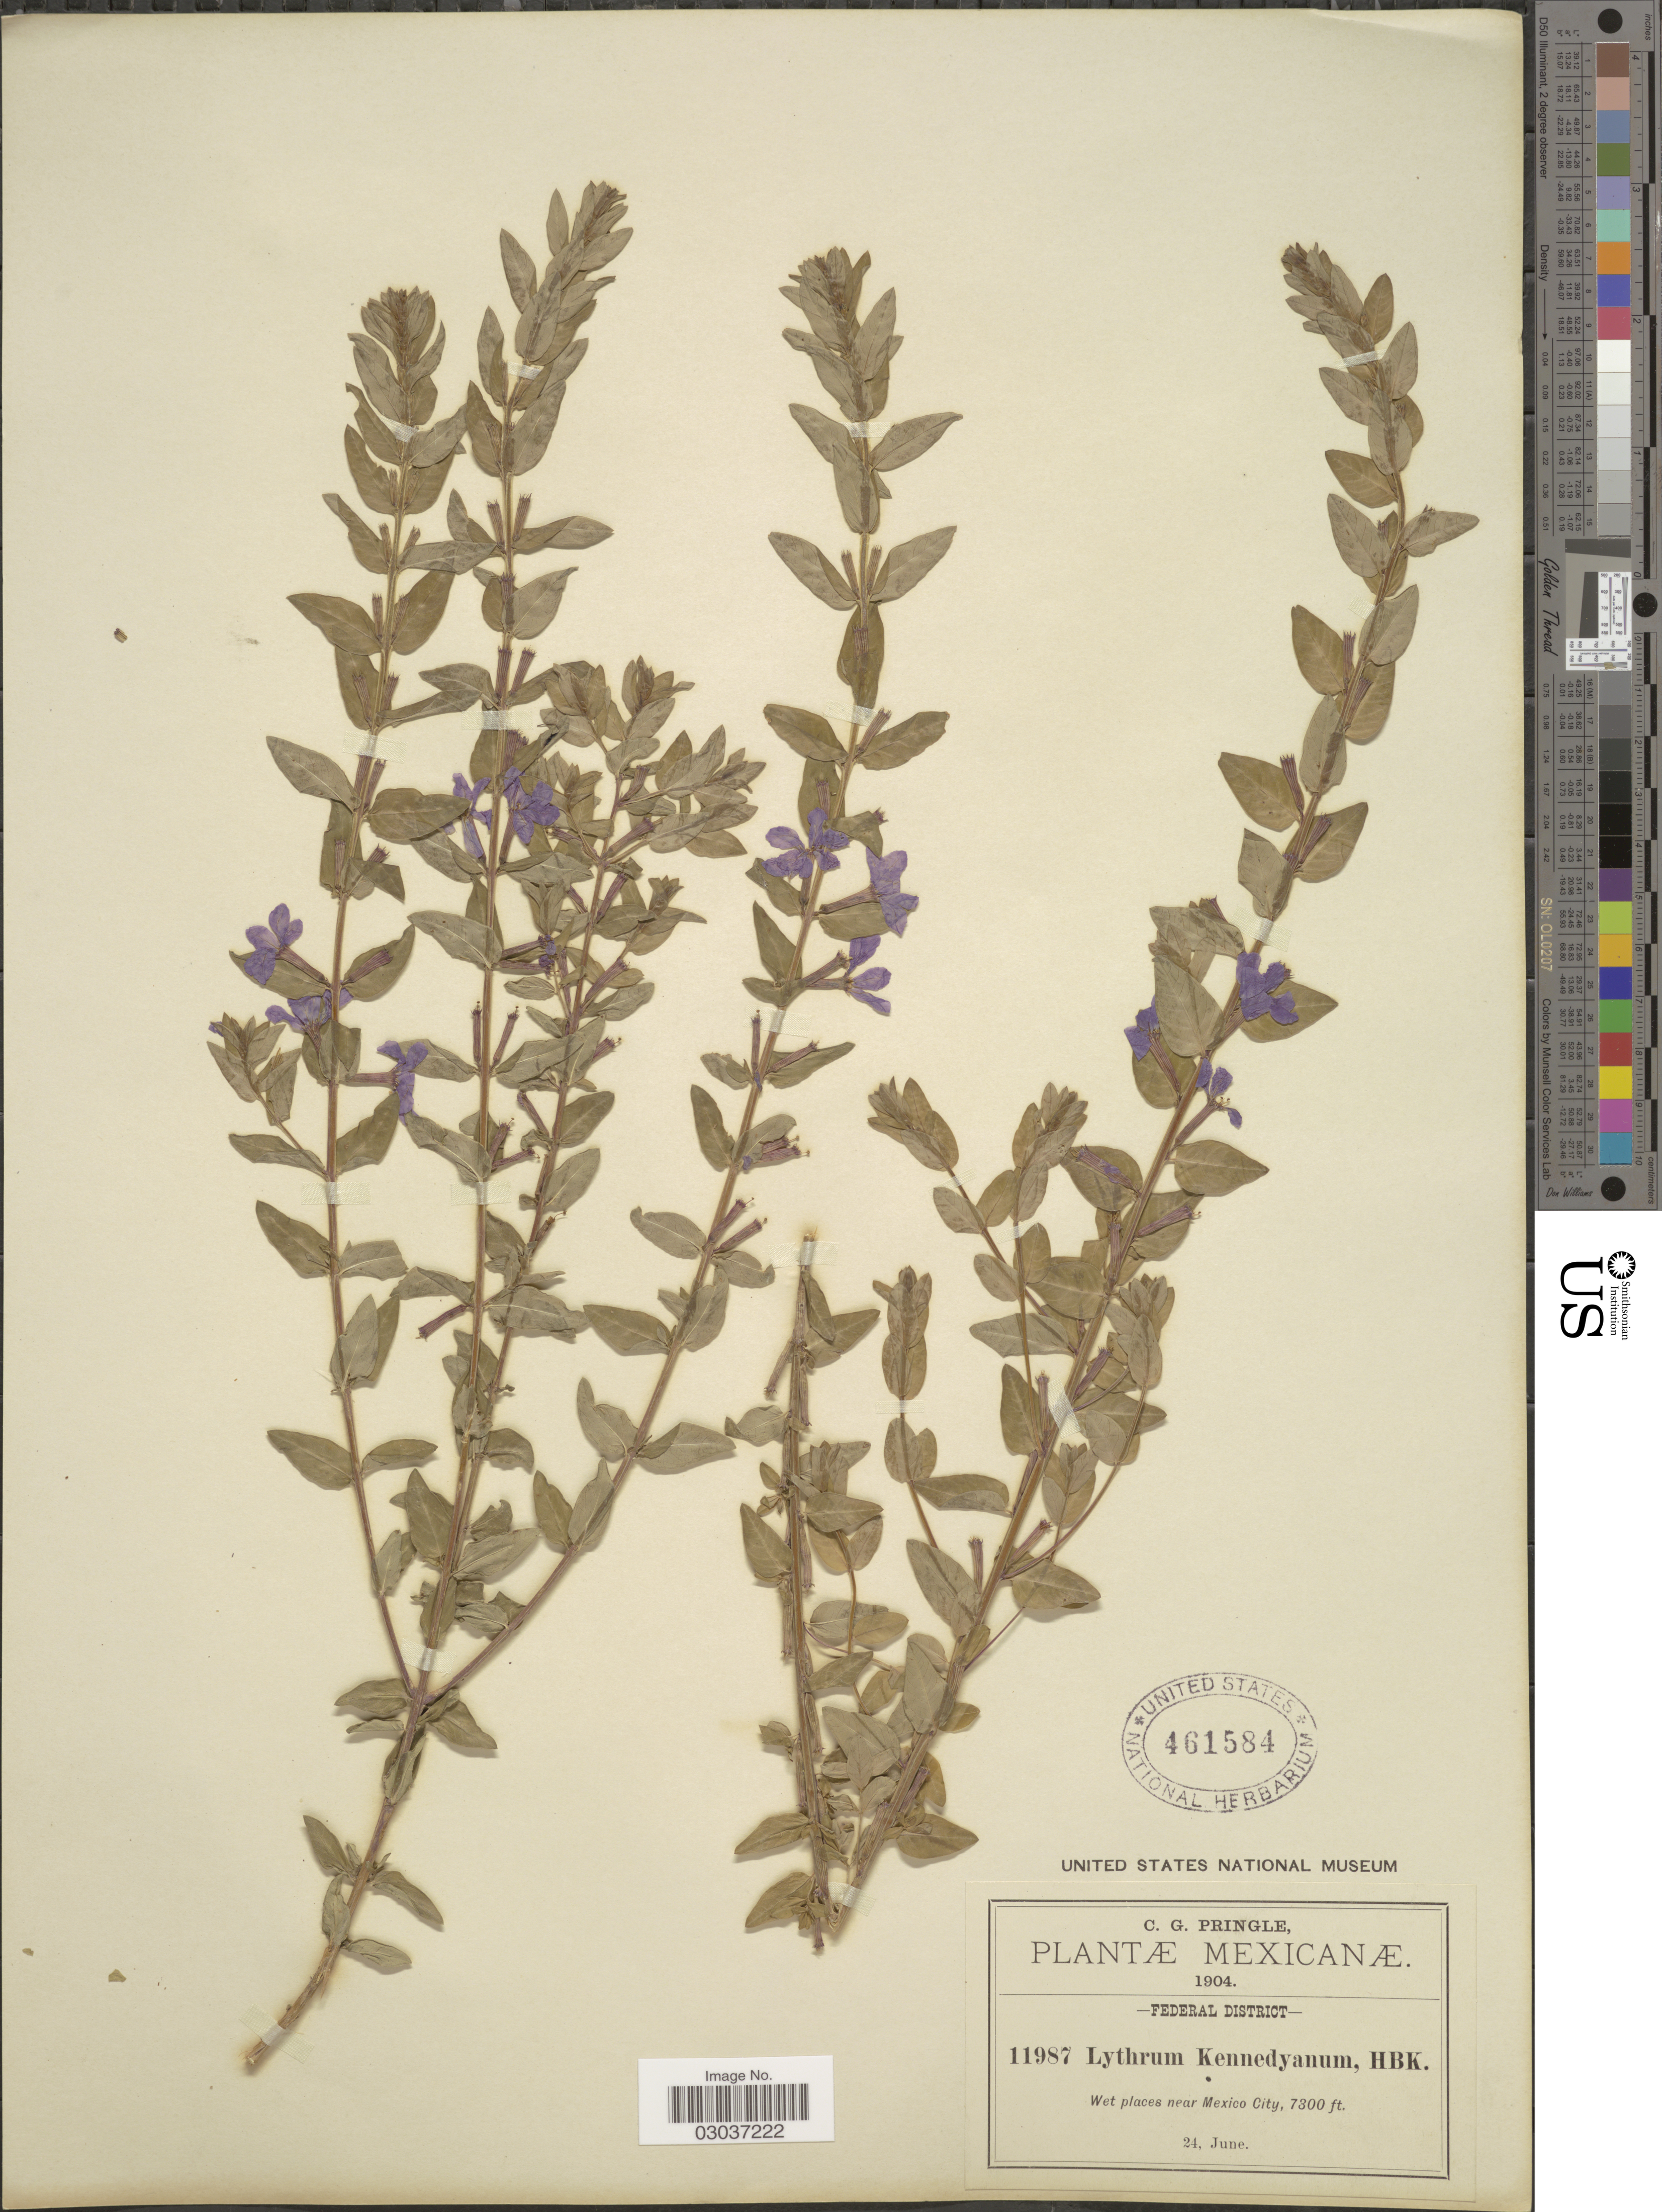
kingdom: Plantae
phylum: Tracheophyta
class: Magnoliopsida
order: Myrtales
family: Lythraceae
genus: Lythrum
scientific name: Lythrum vulneraria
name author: Aiton ex Schrank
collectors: C. G. Pringle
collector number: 11987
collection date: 1904-06-24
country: Mexico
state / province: Distrito Federal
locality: Federal District. Wet places near Mexico City.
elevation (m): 2225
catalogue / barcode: US 461584